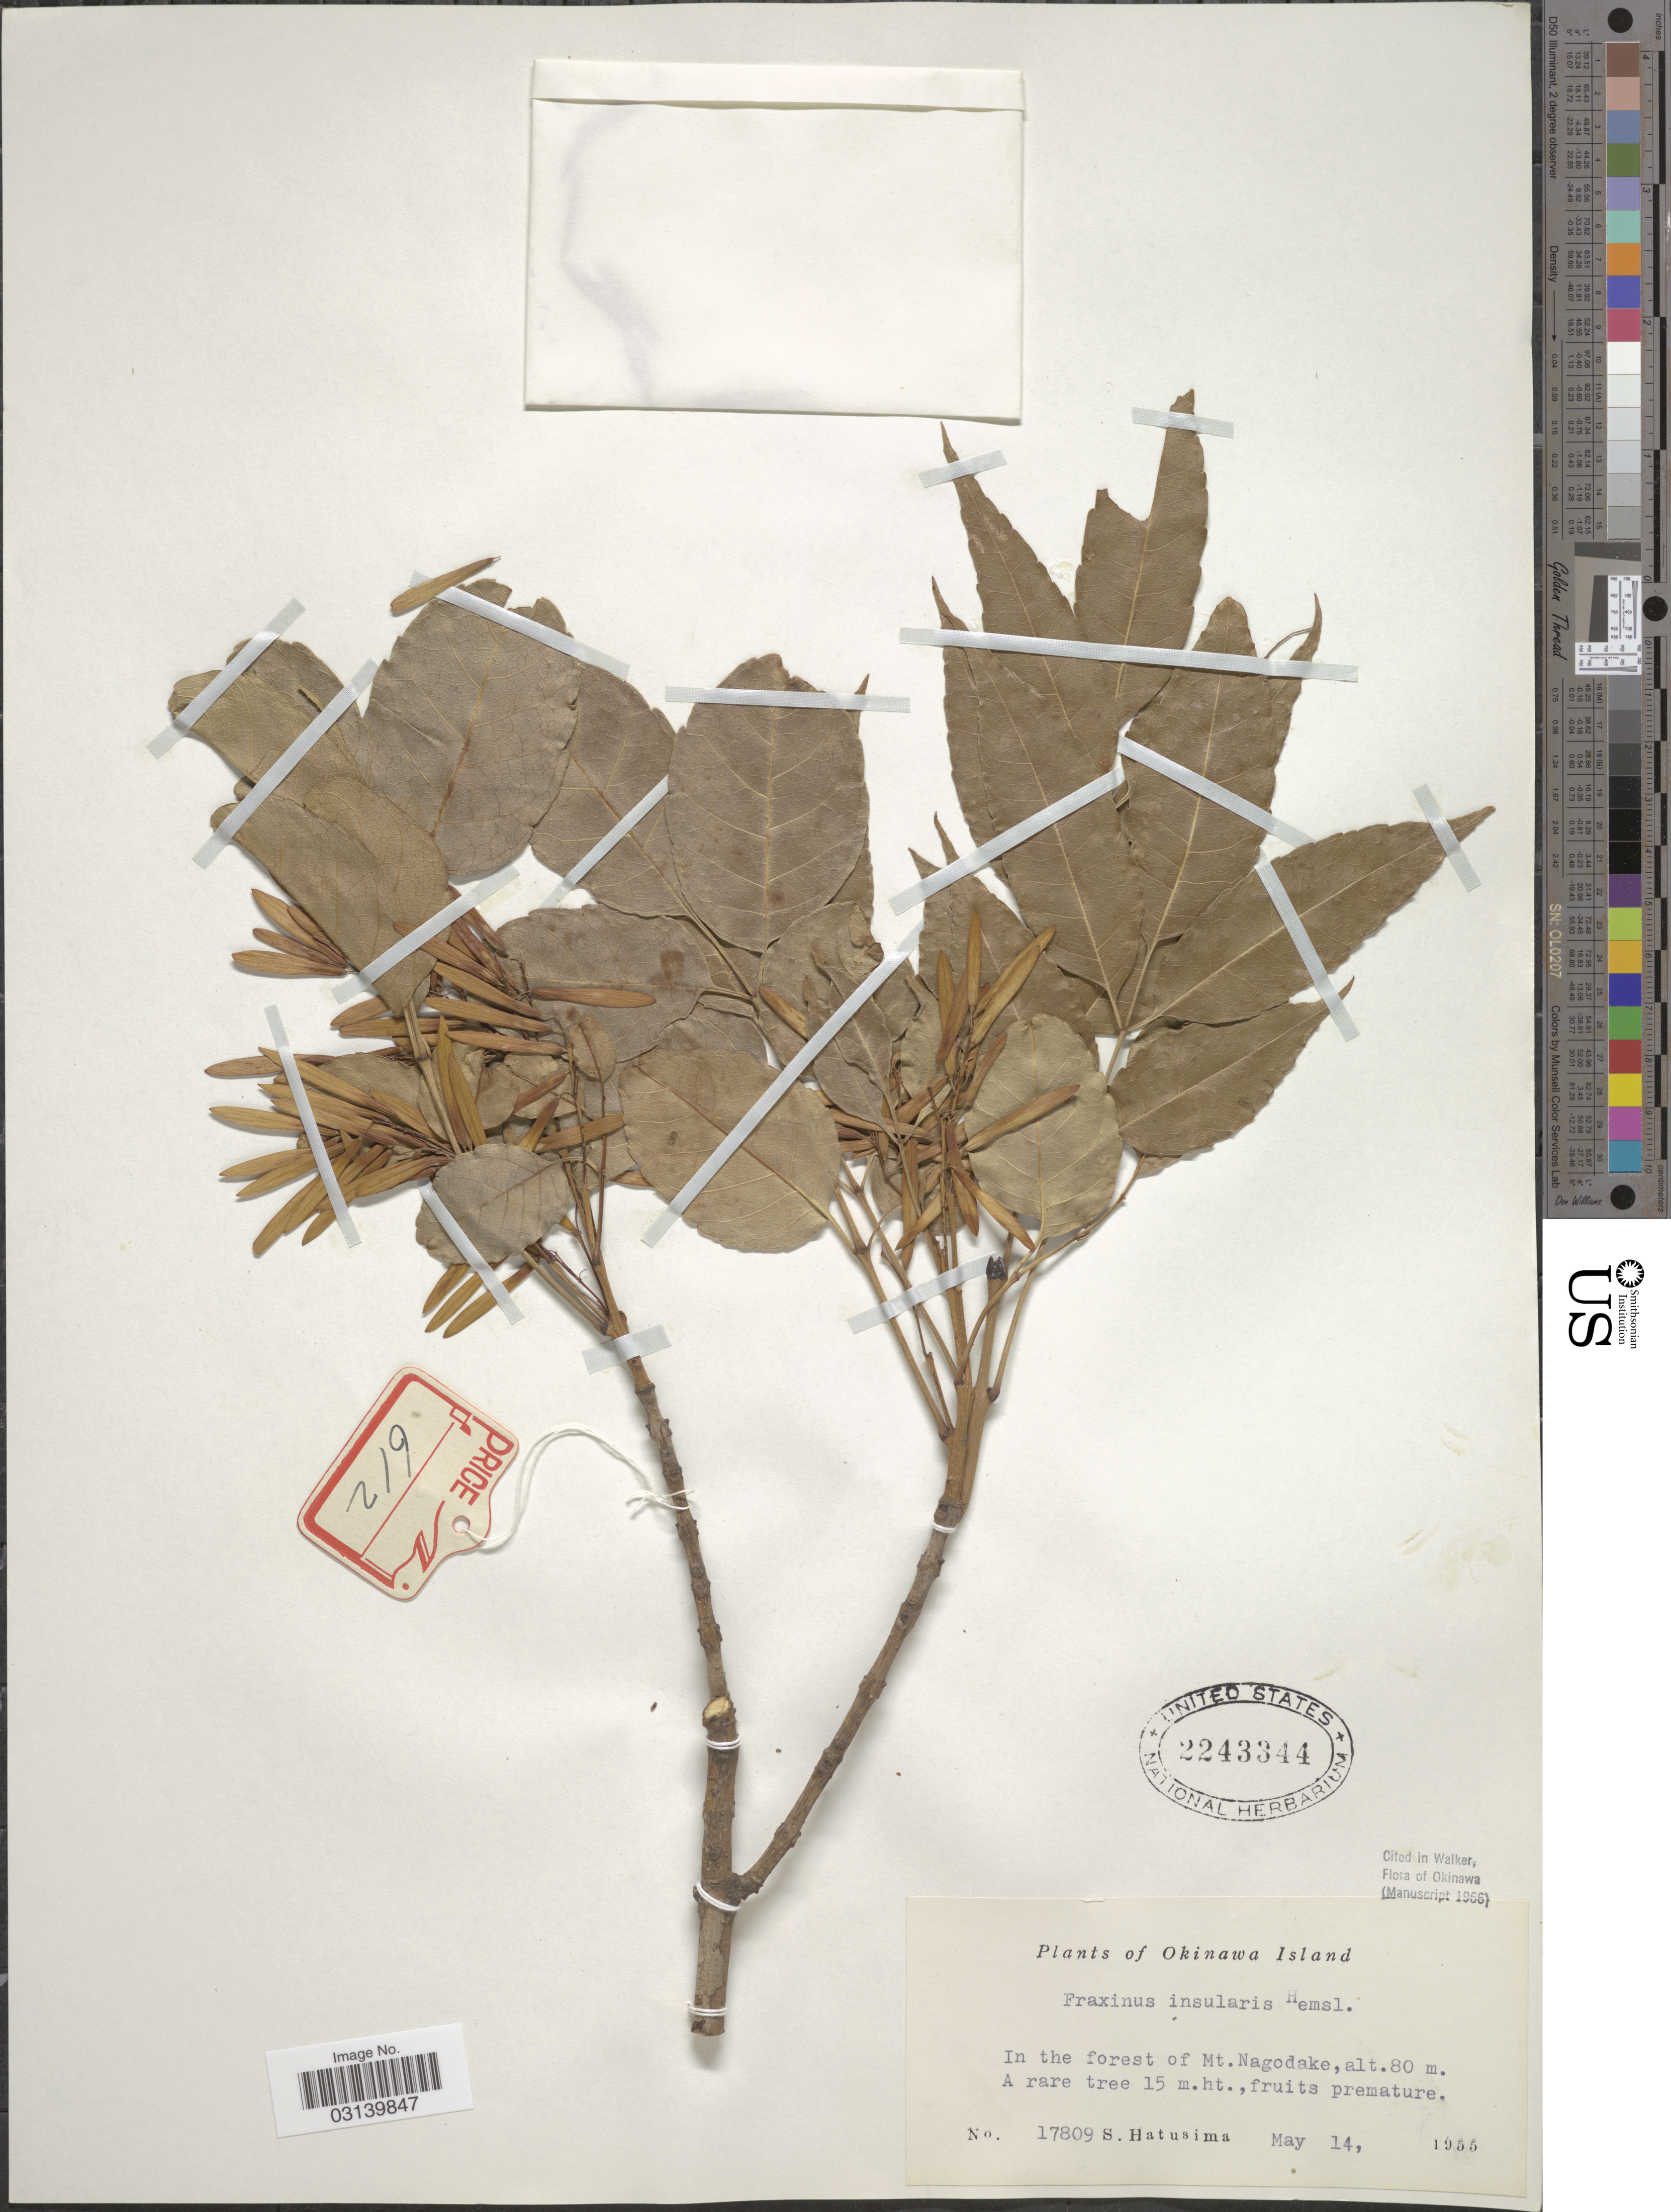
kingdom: Plantae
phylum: Tracheophyta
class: Magnoliopsida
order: Lamiales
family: Oleaceae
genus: Fraxinus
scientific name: Fraxinus insularis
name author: Hemsl.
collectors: S. Hatusima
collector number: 17809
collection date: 1955-05-14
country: Japan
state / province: Okinawa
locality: Okinawa Island. In the forest of Mt. Nagodake.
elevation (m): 80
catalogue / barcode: US 2243344